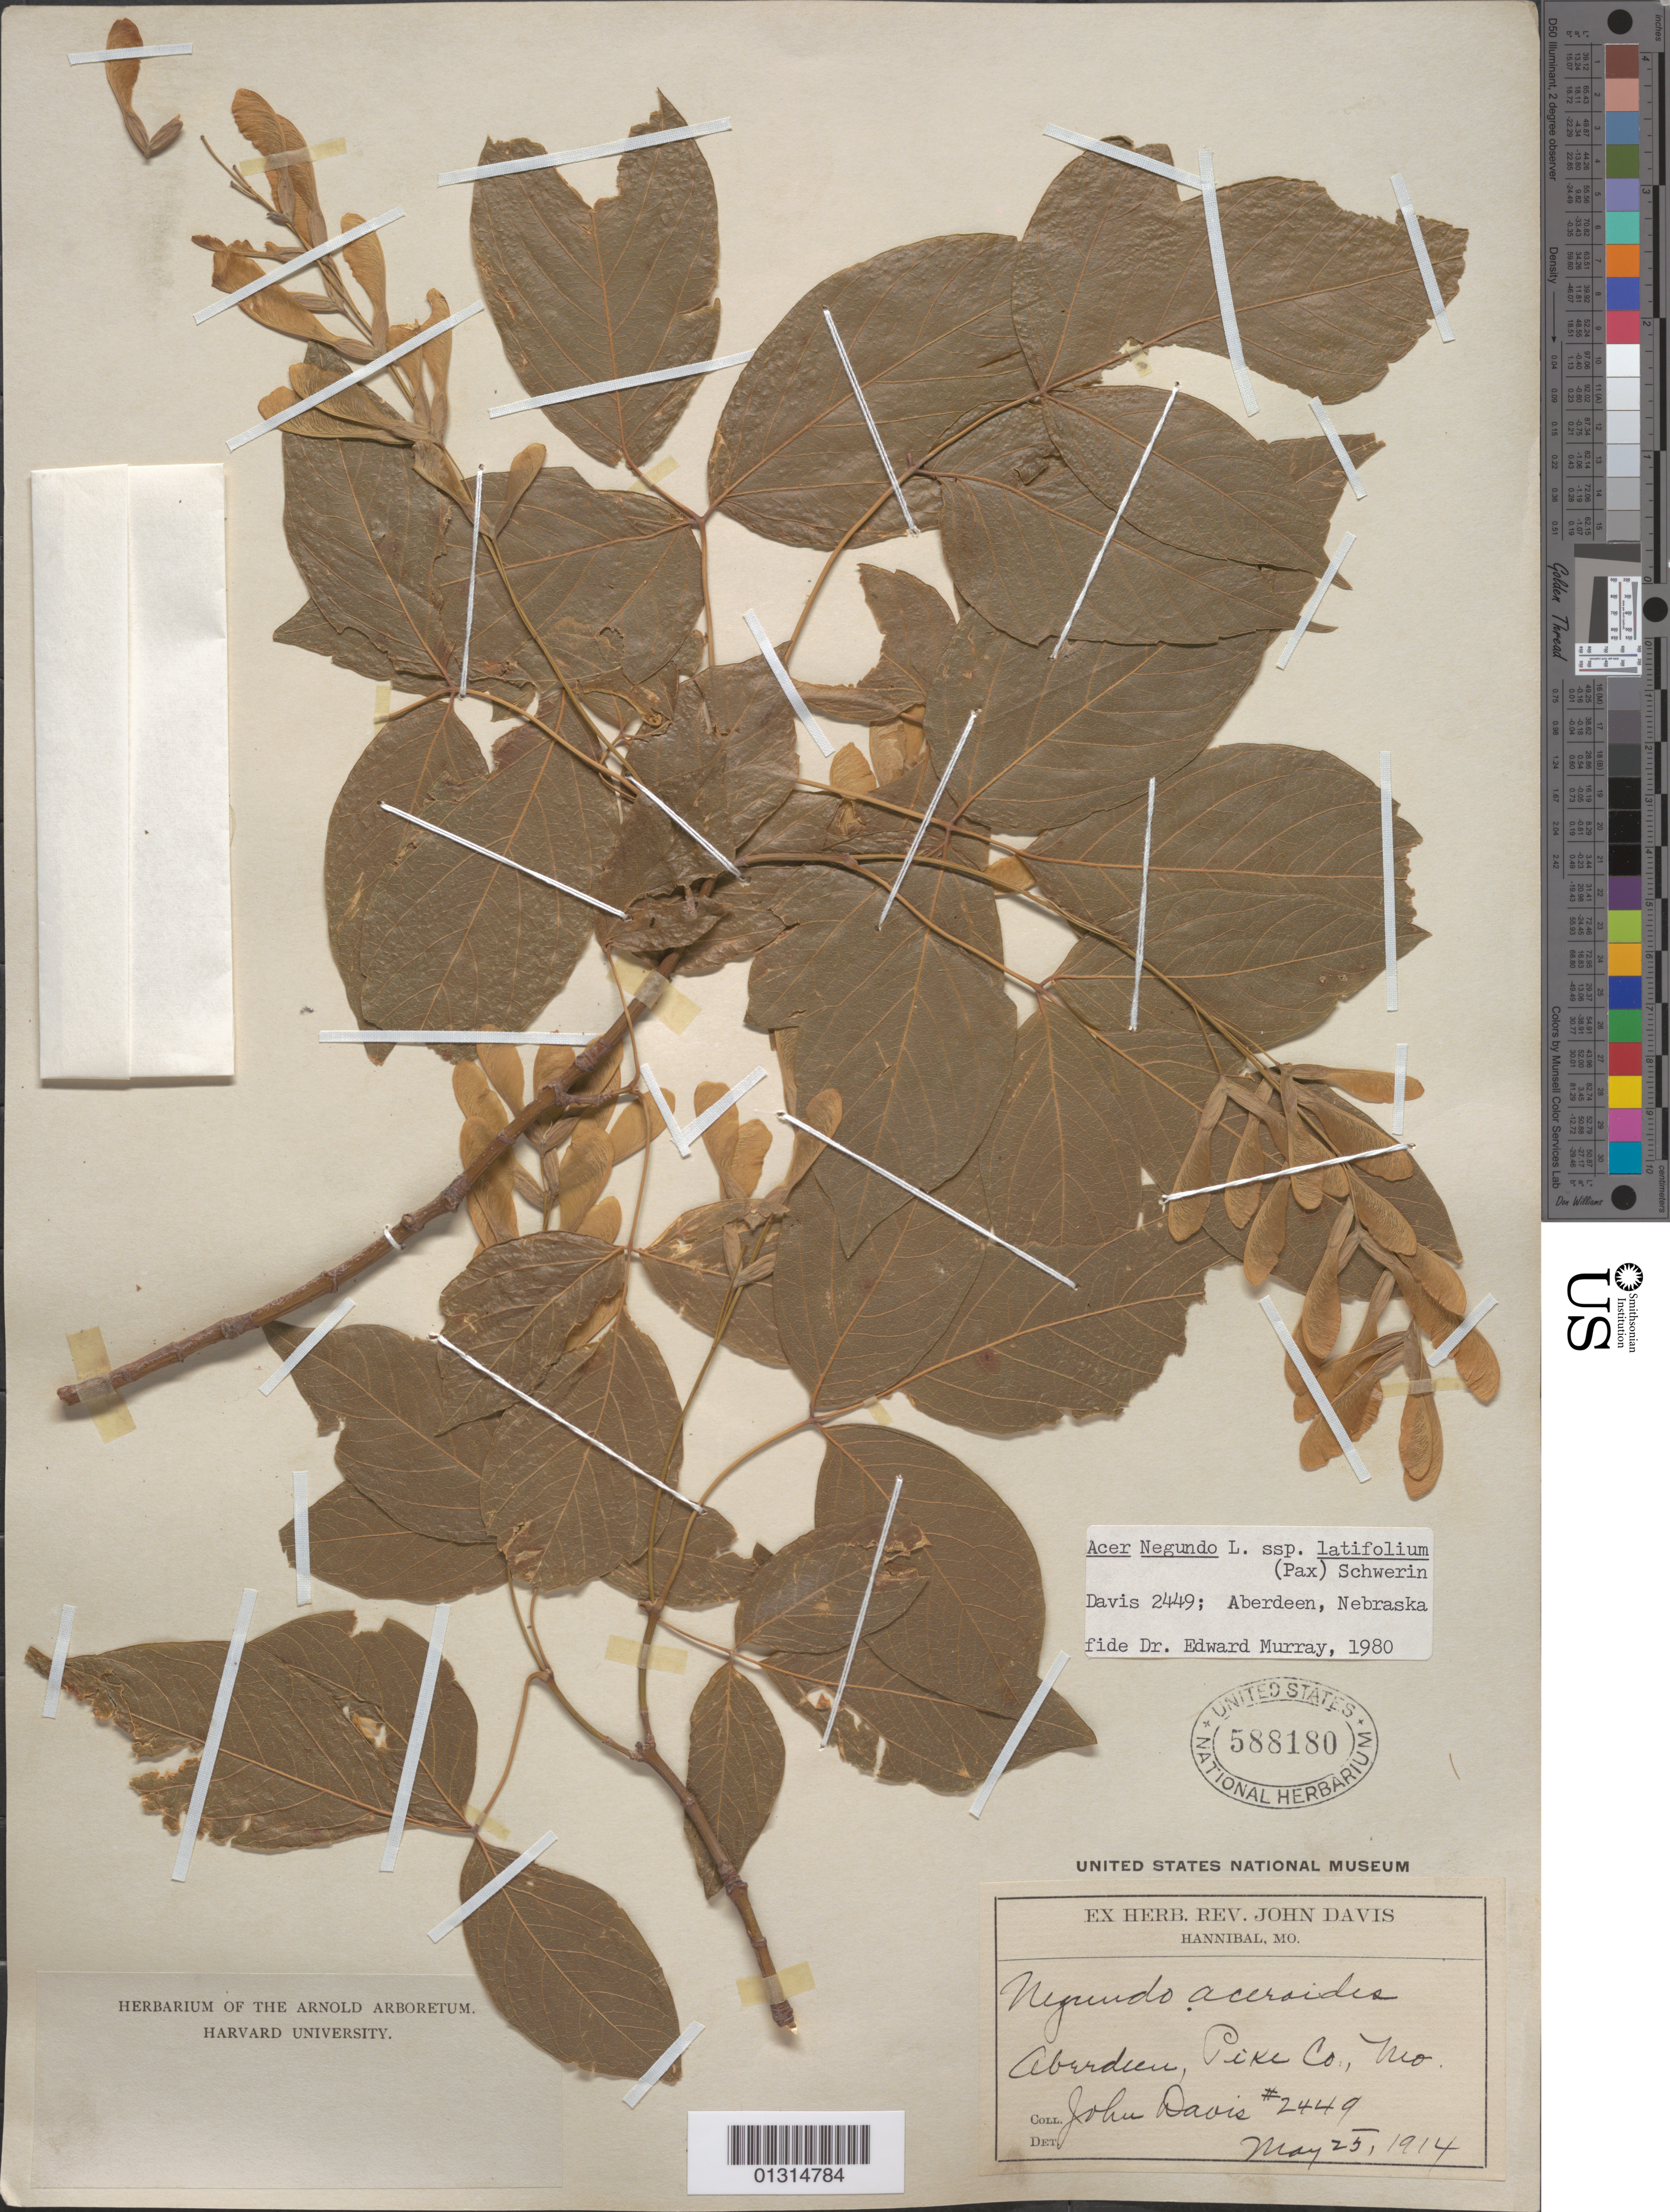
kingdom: Plantae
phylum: Tracheophyta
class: Magnoliopsida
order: Sapindales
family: Sapindaceae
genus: Acer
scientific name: Acer negundo subsp. latifolium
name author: (Pax) Schwer.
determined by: Murray, Edward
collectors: J. Davis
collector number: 2449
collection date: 1914-05-25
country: United States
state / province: Missouri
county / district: Pike County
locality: Aberdeen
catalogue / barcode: US 588180